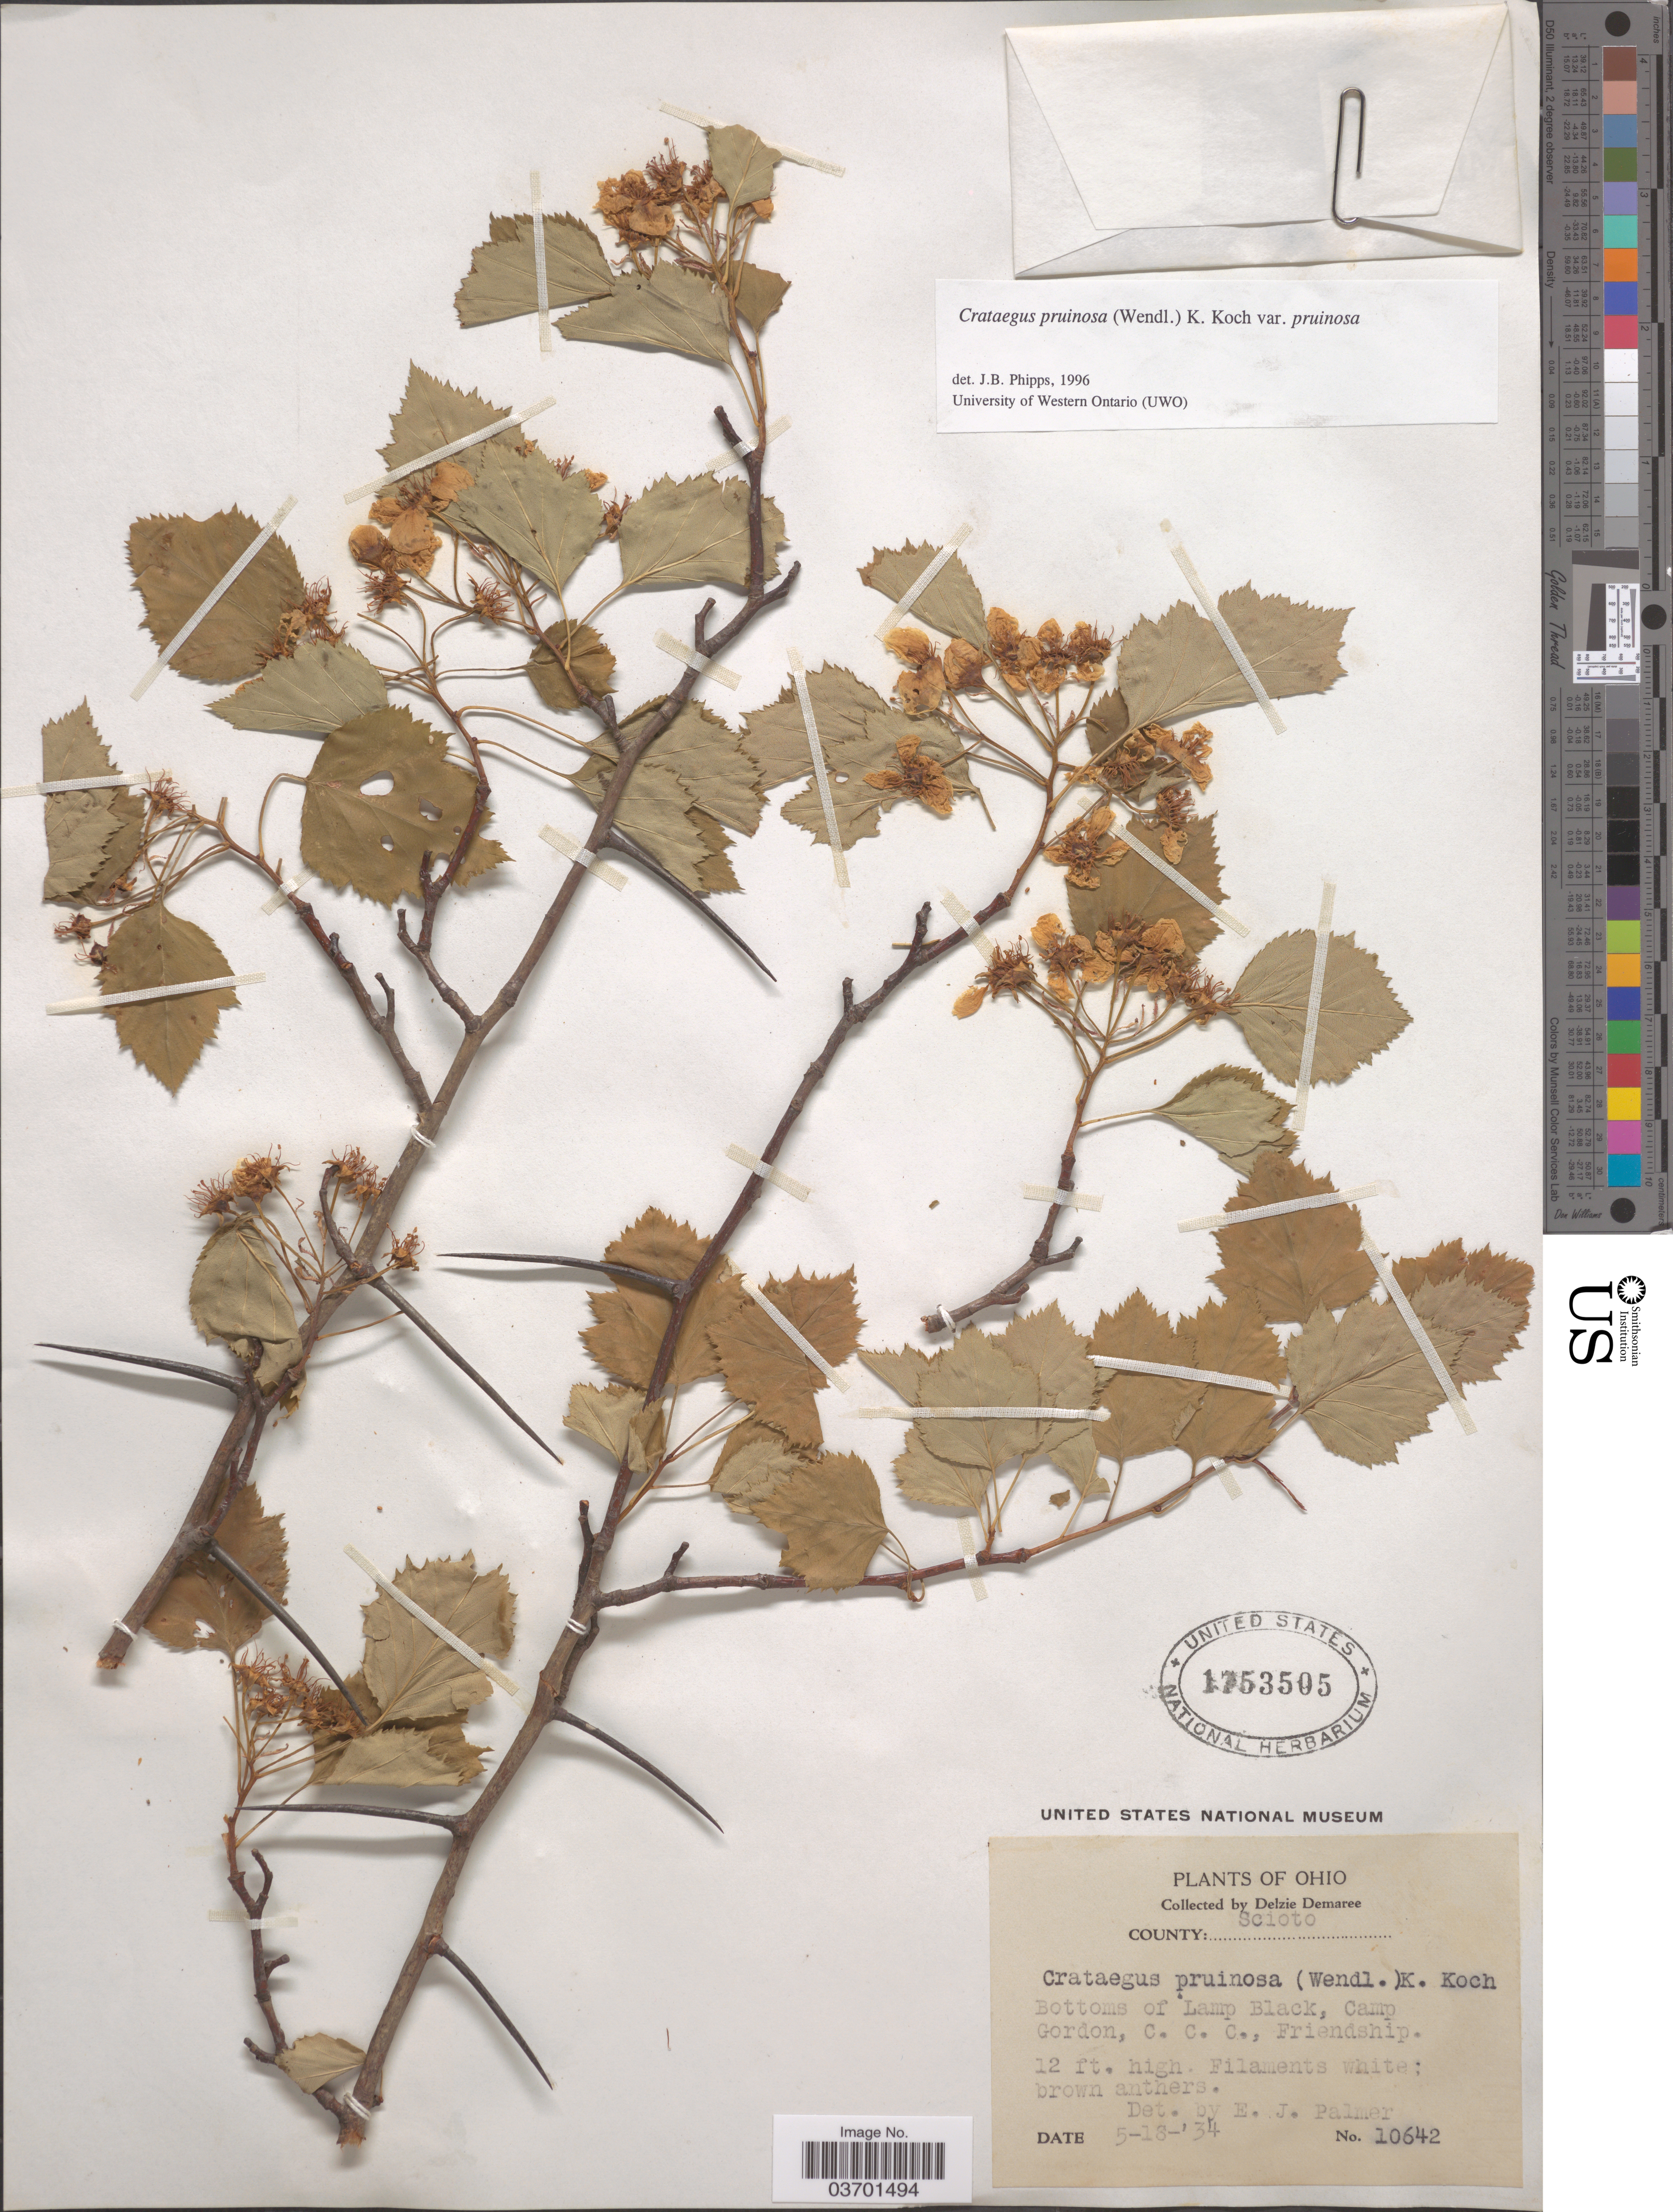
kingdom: Plantae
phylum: Tracheophyta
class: Magnoliopsida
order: Rosales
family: Rosaceae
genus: Crataegus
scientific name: Crataegus pruinosa var. pruinosa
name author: (H.L. Wendl.) K. Koch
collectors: D. Demaree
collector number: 10642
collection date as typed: Transcribed d/m/y: 18/5/34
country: United States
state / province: Ohio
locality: County: Scioto. Bottoms of Lamp Black, Camp Gordon, C. C. C., Friendship.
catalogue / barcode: US 1753505